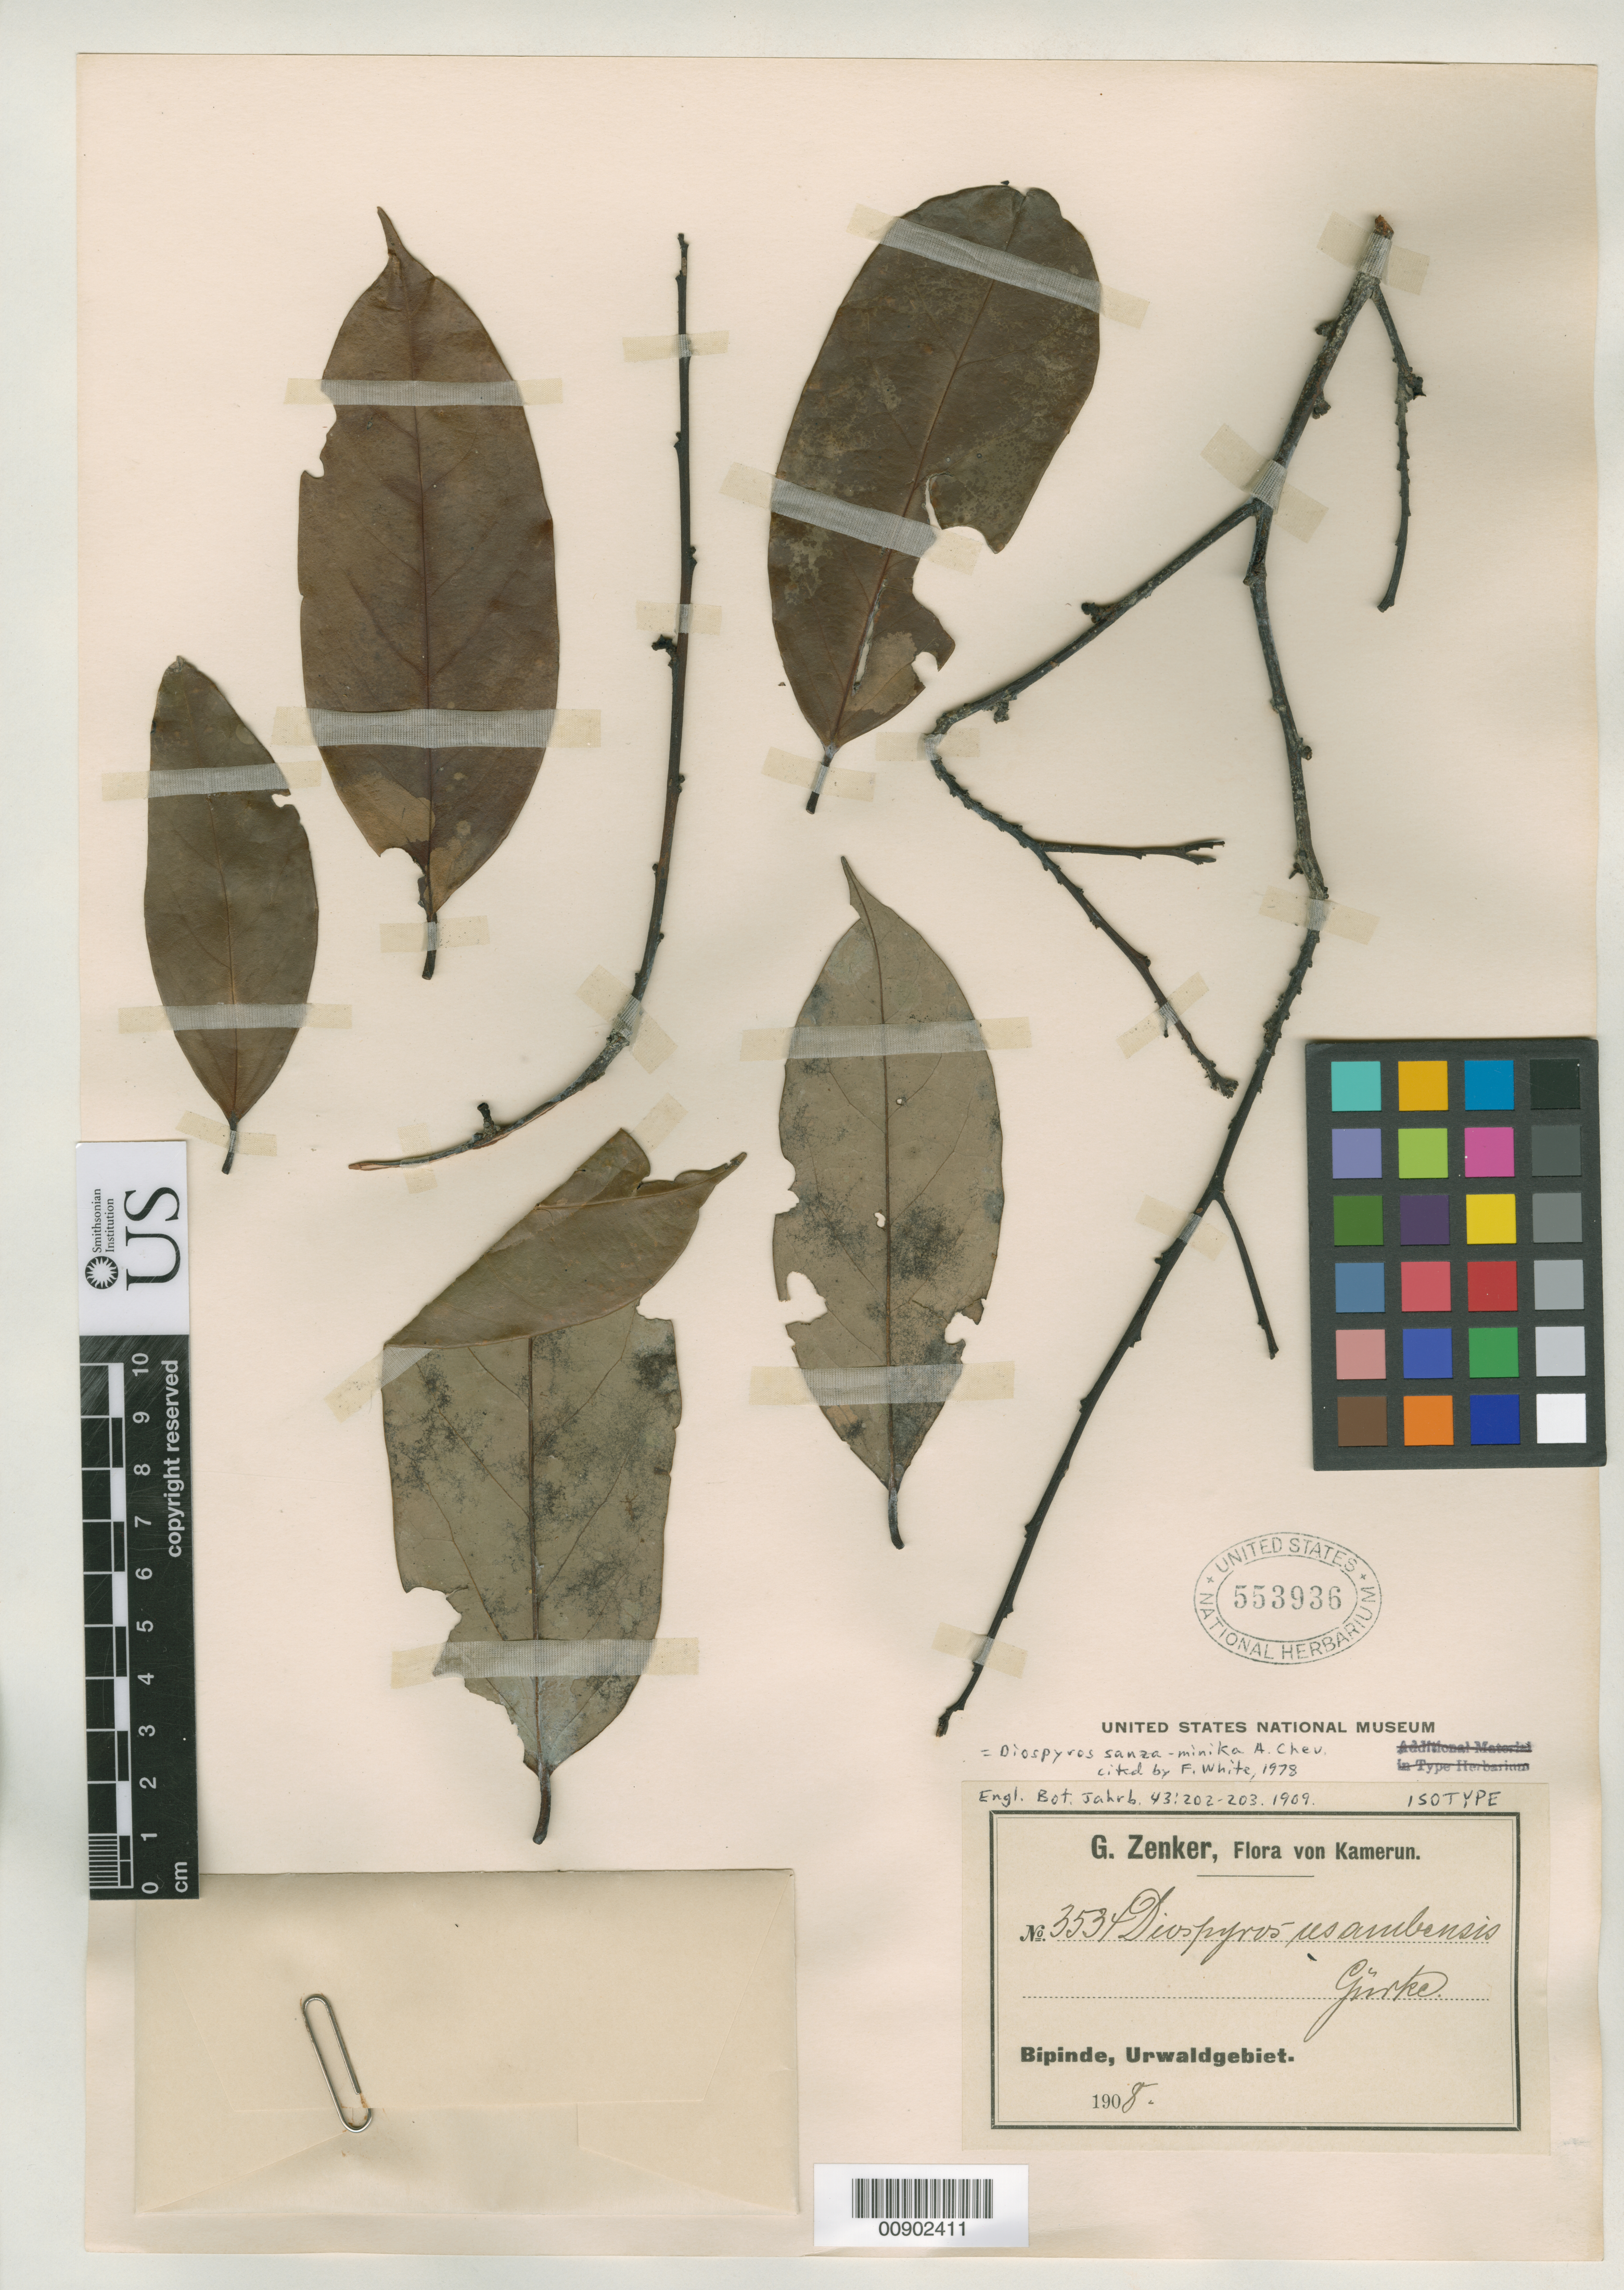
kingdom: Plantae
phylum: Tracheophyta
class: Magnoliopsida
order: Ericales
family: Ebenaceae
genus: Diospyros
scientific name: Diospyros nsambensis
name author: Gürke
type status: Isotype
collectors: G. A. Zenker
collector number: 3534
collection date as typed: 1908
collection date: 1908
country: Cameroon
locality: Bipinde, Urwaldgebiet. [Protologue, "Kamerun: Nsambi bei Bipindihof"]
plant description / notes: Name published as "usambensis" but apparently named for locality Nsambi. Currently accepted name as cited by F. White (1978).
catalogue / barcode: US 553936